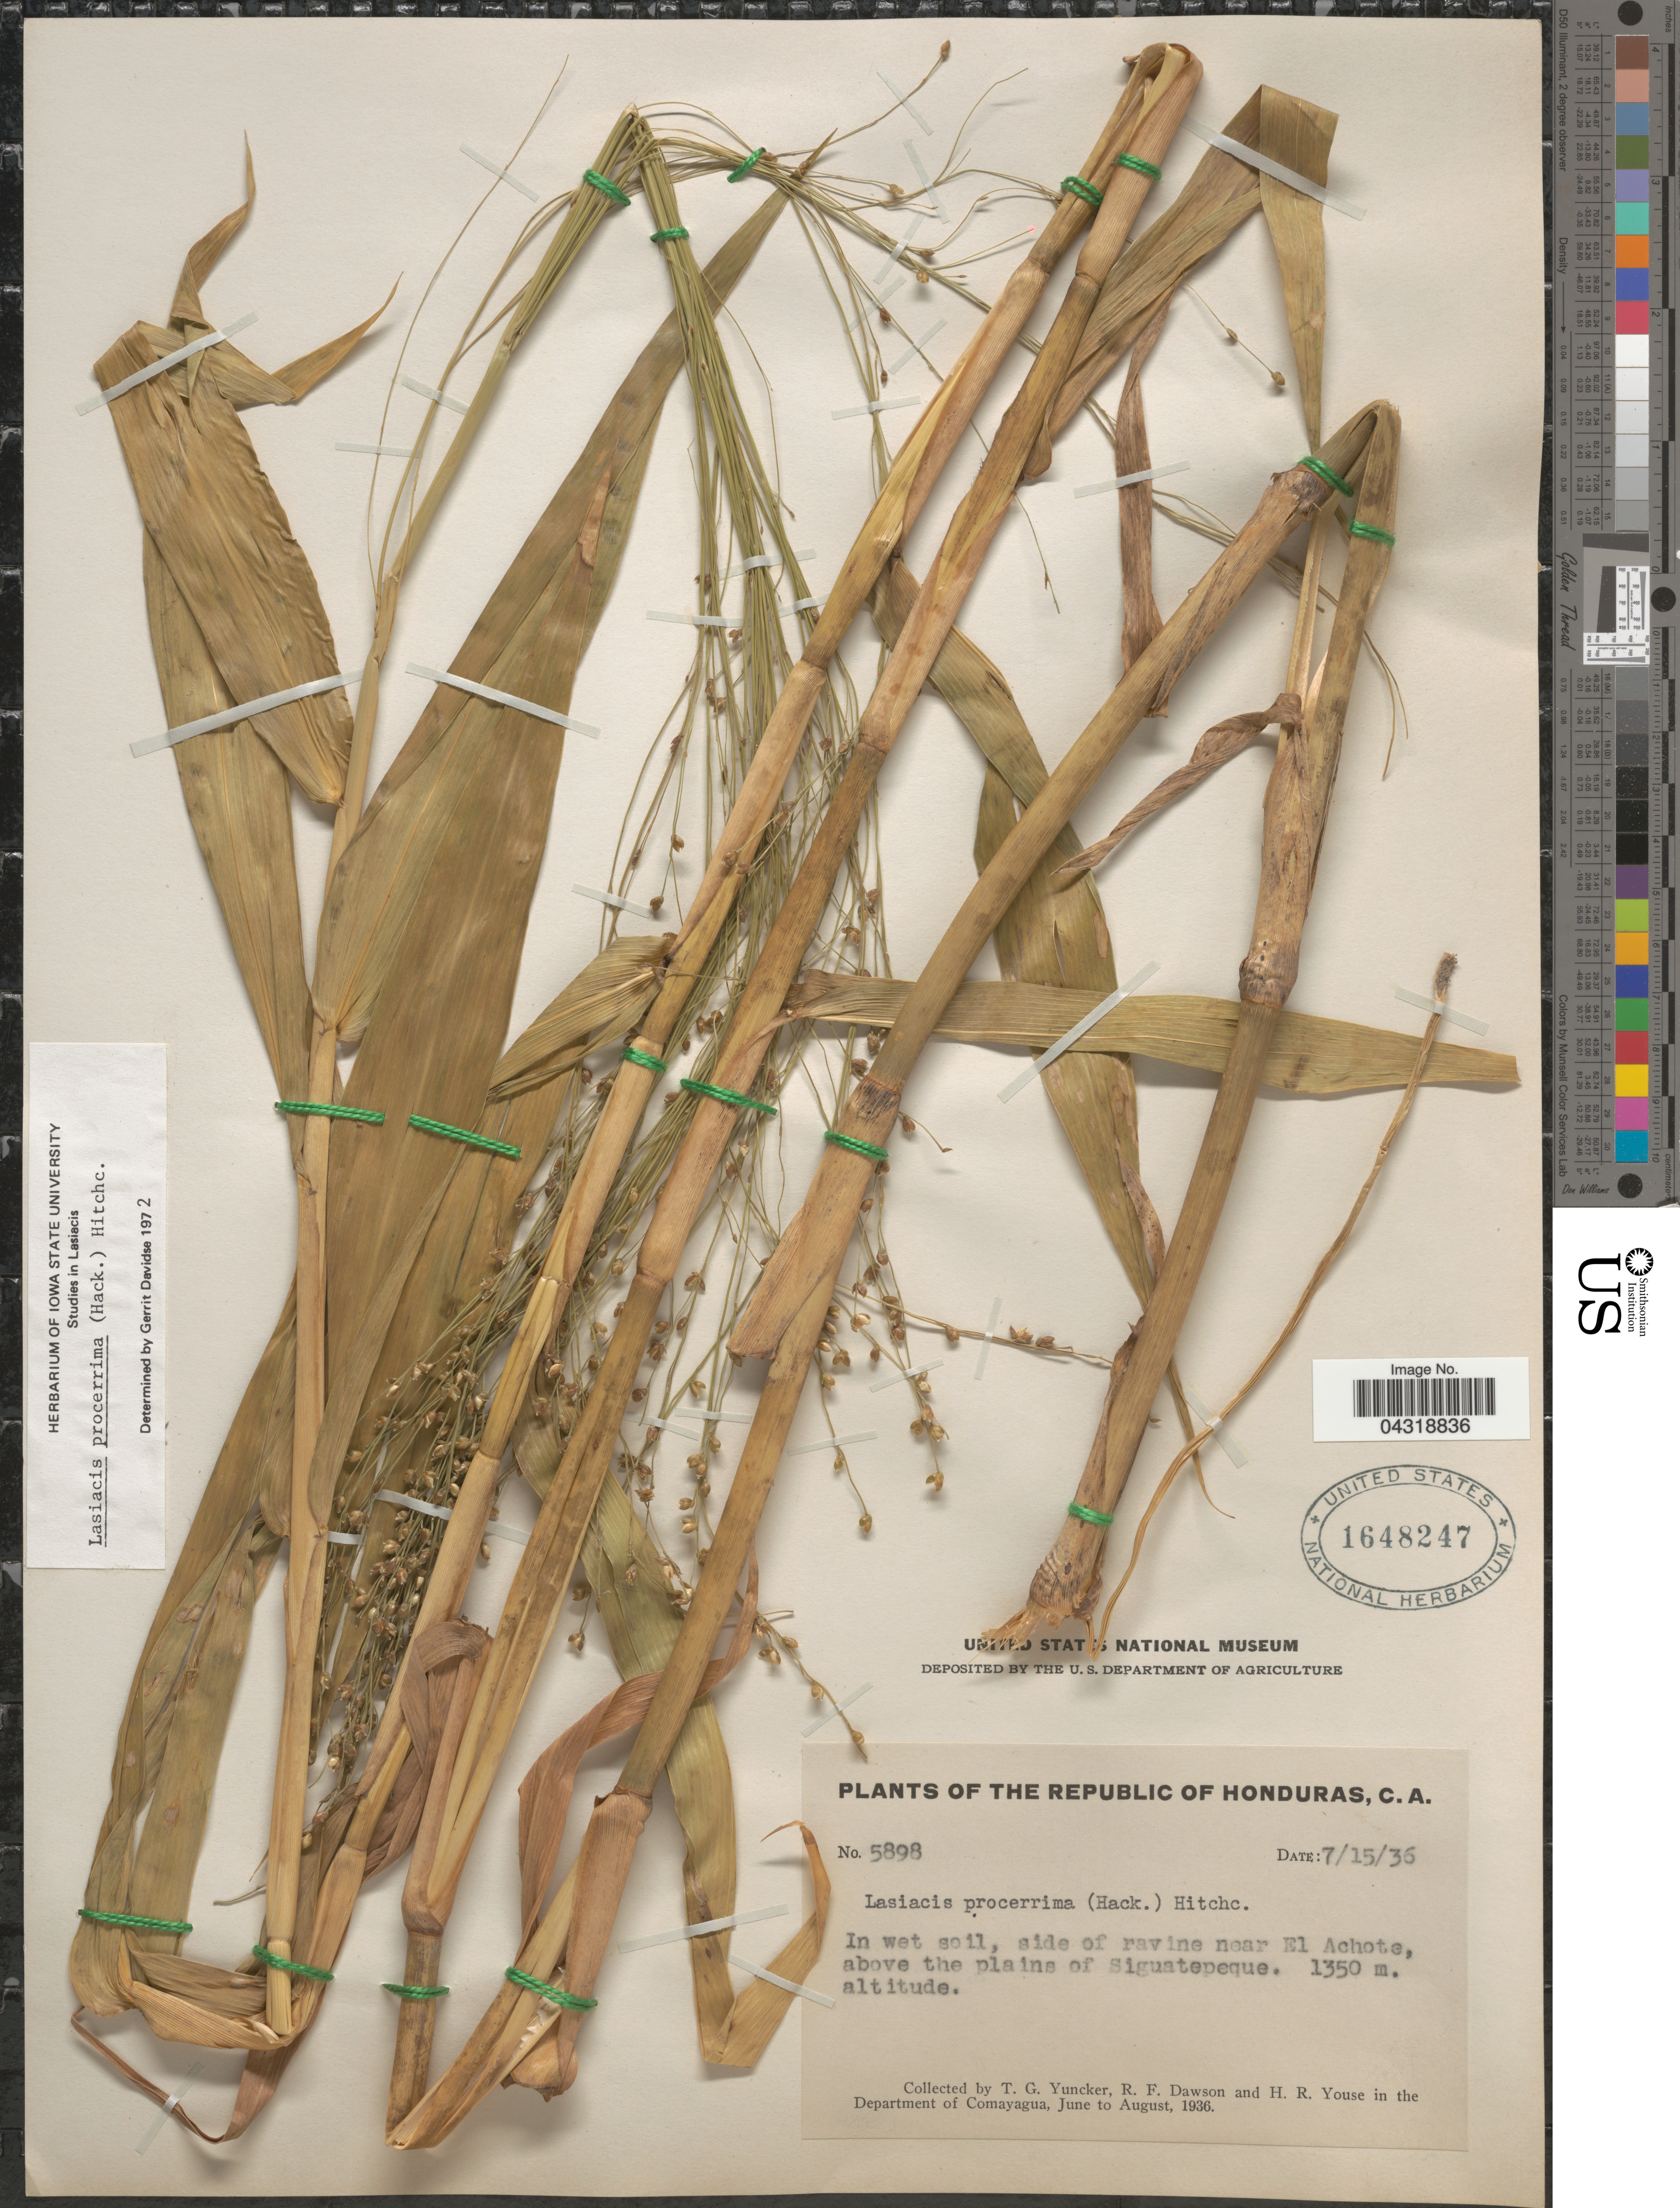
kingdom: Plantae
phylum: Tracheophyta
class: Liliopsida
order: Poales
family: Poaceae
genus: Lasiacis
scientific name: Lasiacis procerrima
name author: (Hack.) Hitchc.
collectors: T. G. Yuncker, R. F. Dawson & H. Youse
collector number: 5898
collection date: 1936-07-15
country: Honduras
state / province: Comayagua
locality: In wet soil, side of ravine near El Achote, above the plains of Siguatepeque. In the Department of Comayagua.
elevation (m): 1350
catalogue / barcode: US 1648247